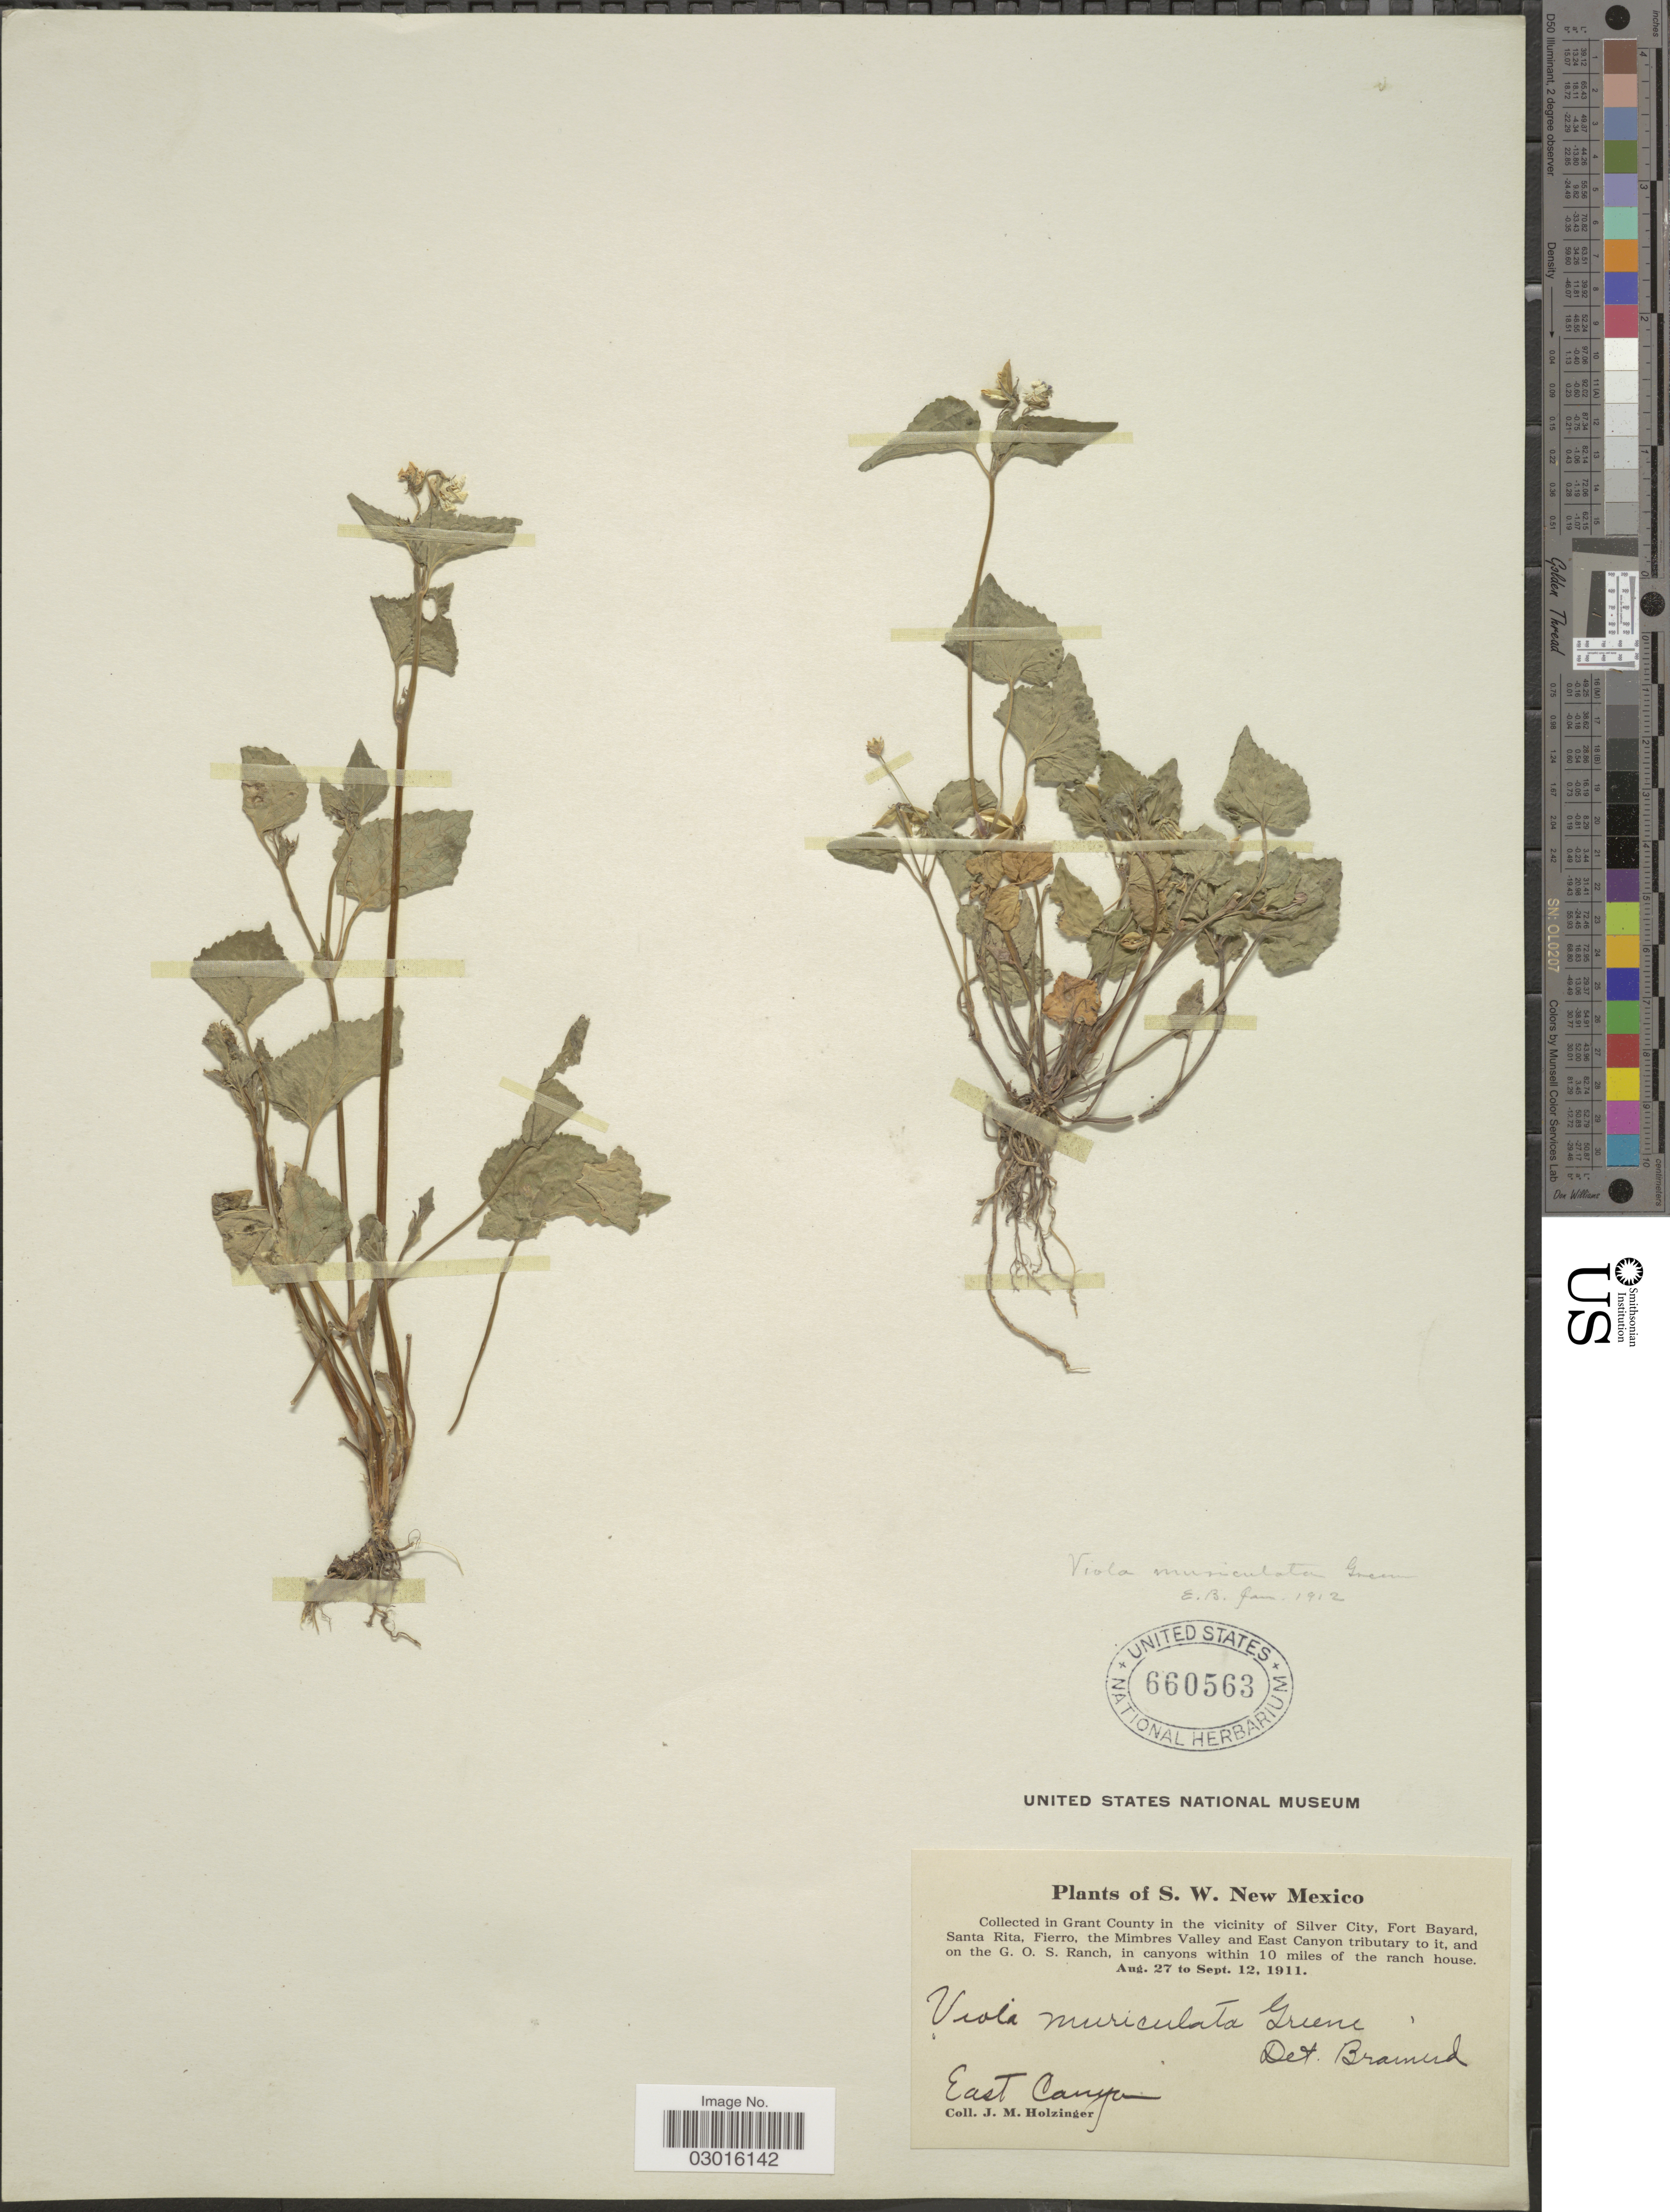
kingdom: Plantae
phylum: Tracheophyta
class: Magnoliopsida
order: Malpighiales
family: Violaceae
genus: Viola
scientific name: Viola muriculata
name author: Greene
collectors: J. M. Holzinger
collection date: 1911-08-27/1911-09-12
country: United States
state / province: New Mexico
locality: S.W. New Mexico, Grant County in the vicinity of Silver City, Fort Bayard, Santa Rita, Fierro, the Mimbres Valley and East Canyon tributary to it, and the G. O. S. Ranch, in canyons within 10 miles of the ranch house, East Canyon.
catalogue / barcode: US 660563